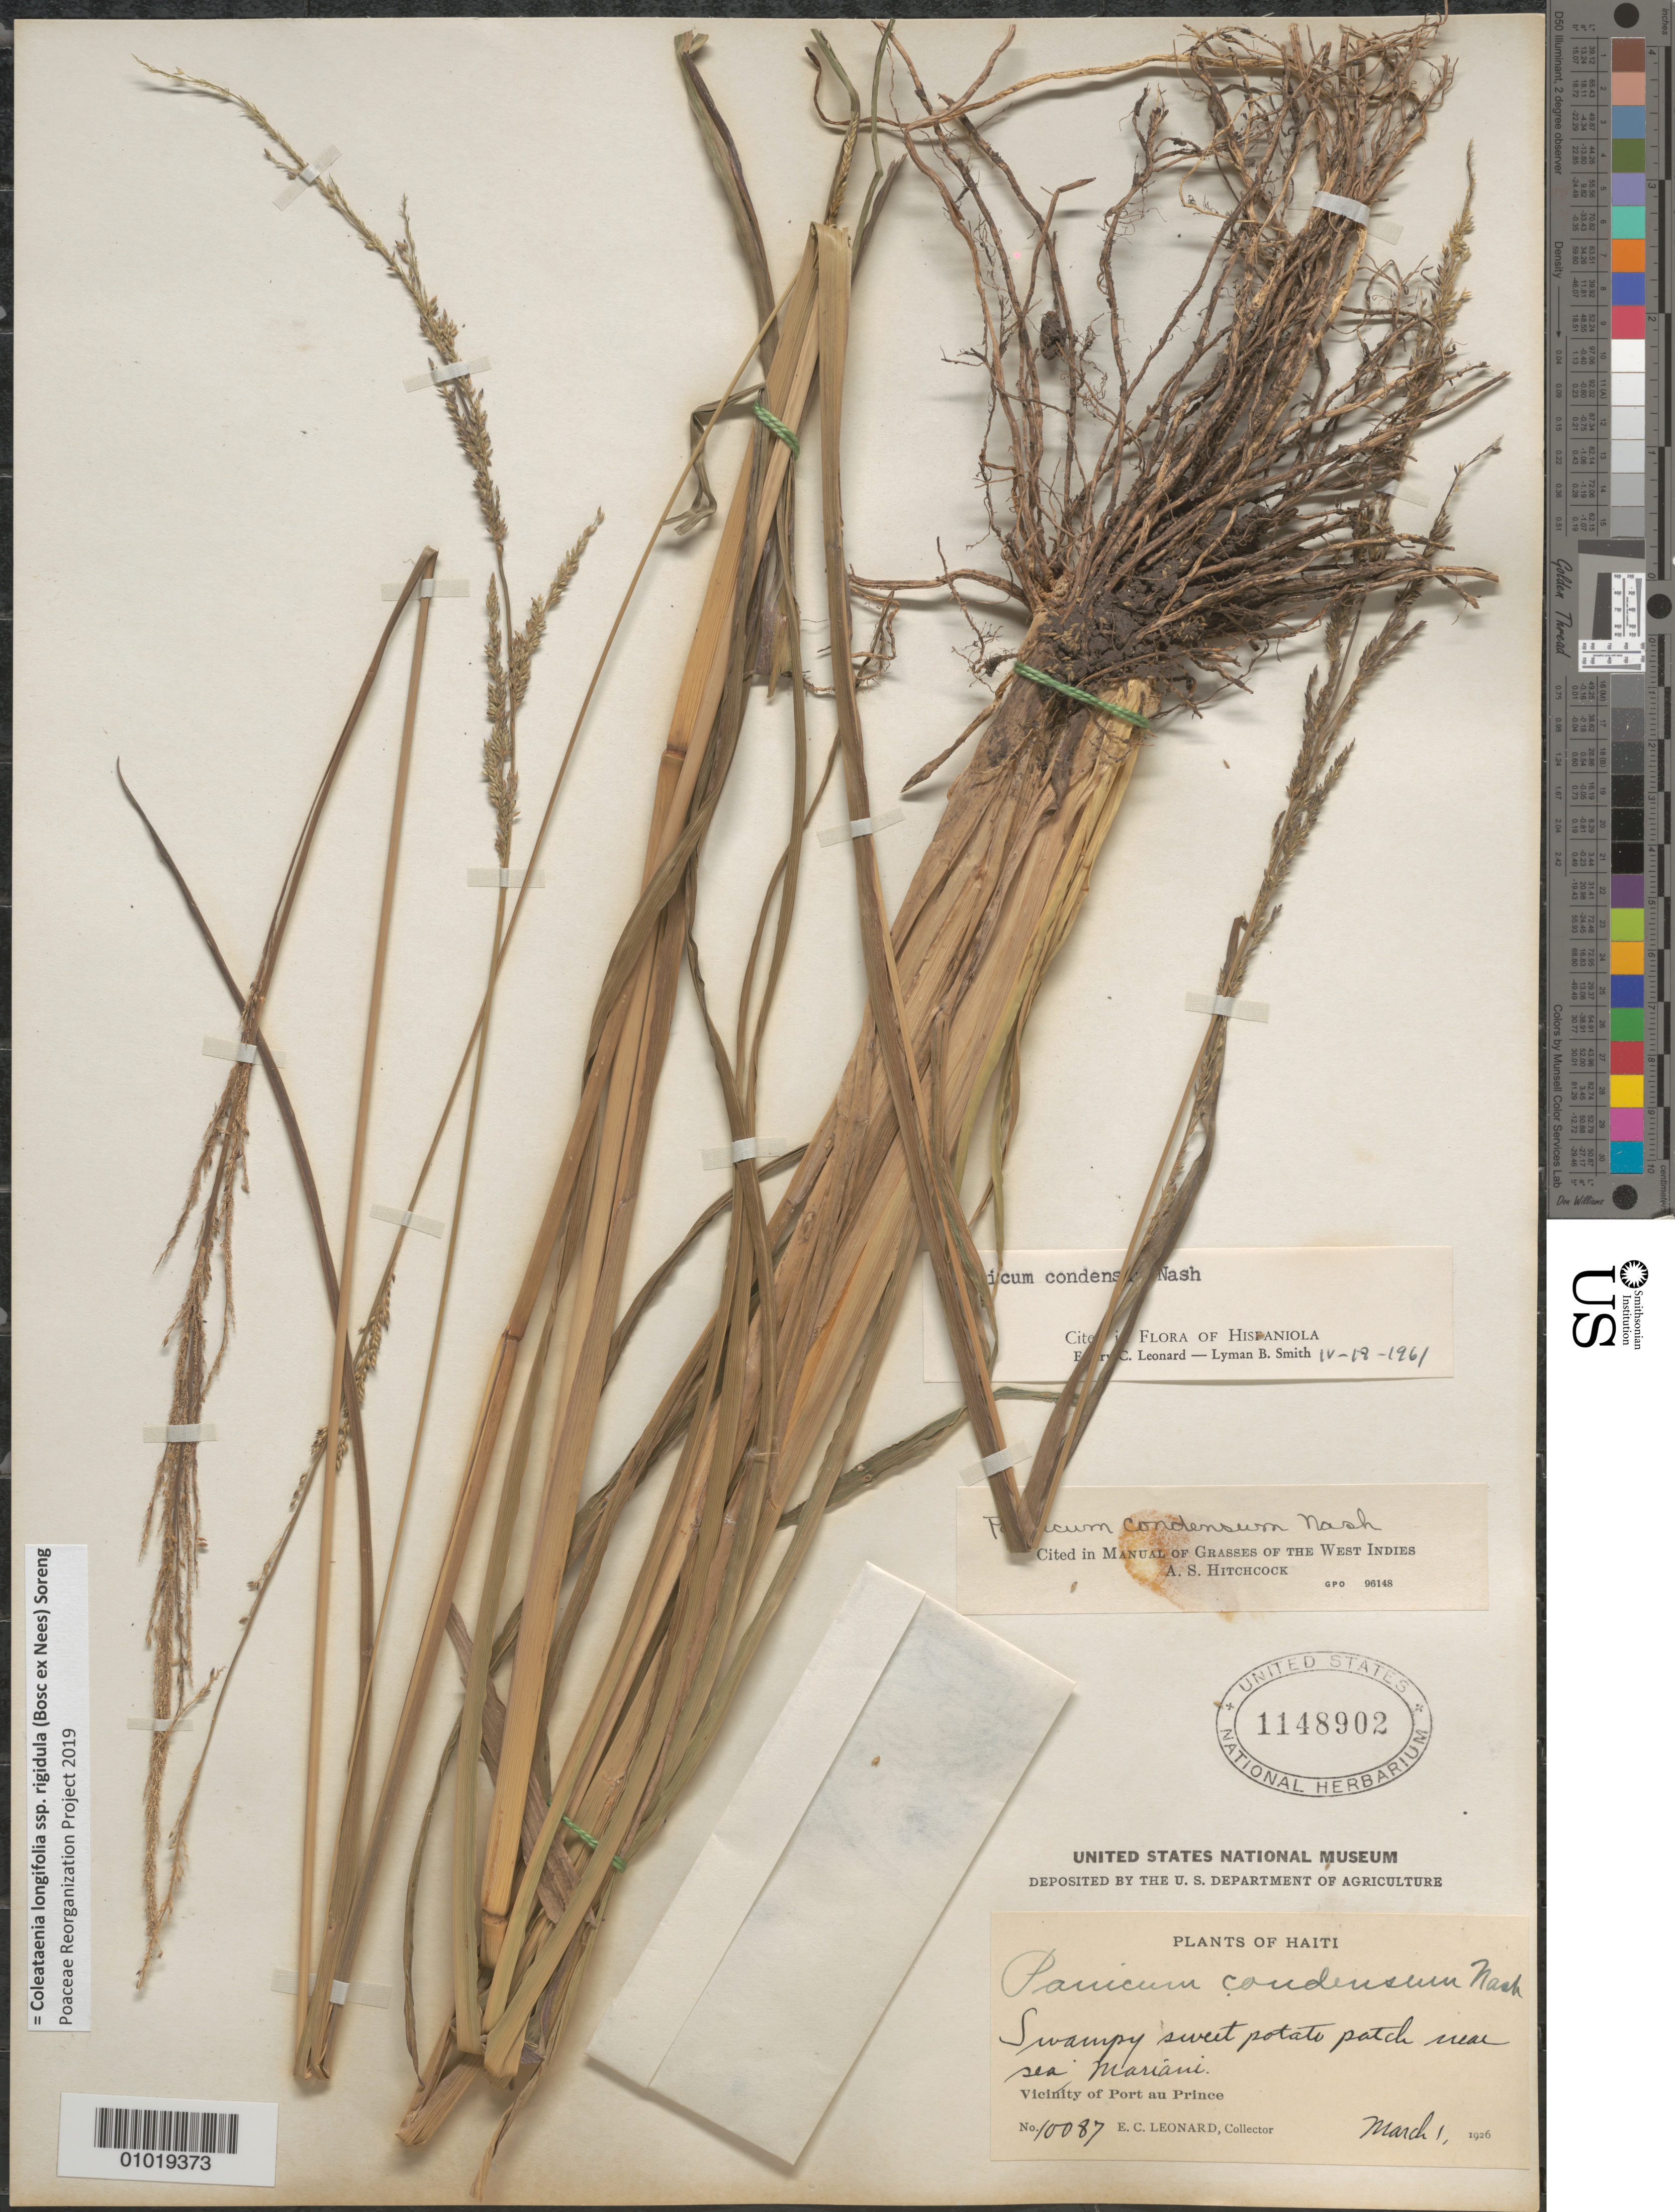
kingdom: Plantae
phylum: Tracheophyta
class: Liliopsida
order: Poales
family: Poaceae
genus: Panicum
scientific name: Panicum condensum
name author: Nash ex Small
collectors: E. C. Leonard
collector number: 10087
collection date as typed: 01 Mar 1926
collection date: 1926-03-01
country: Haiti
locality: Vic. of Port-au-Prince, Mariani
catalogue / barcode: US 1148902